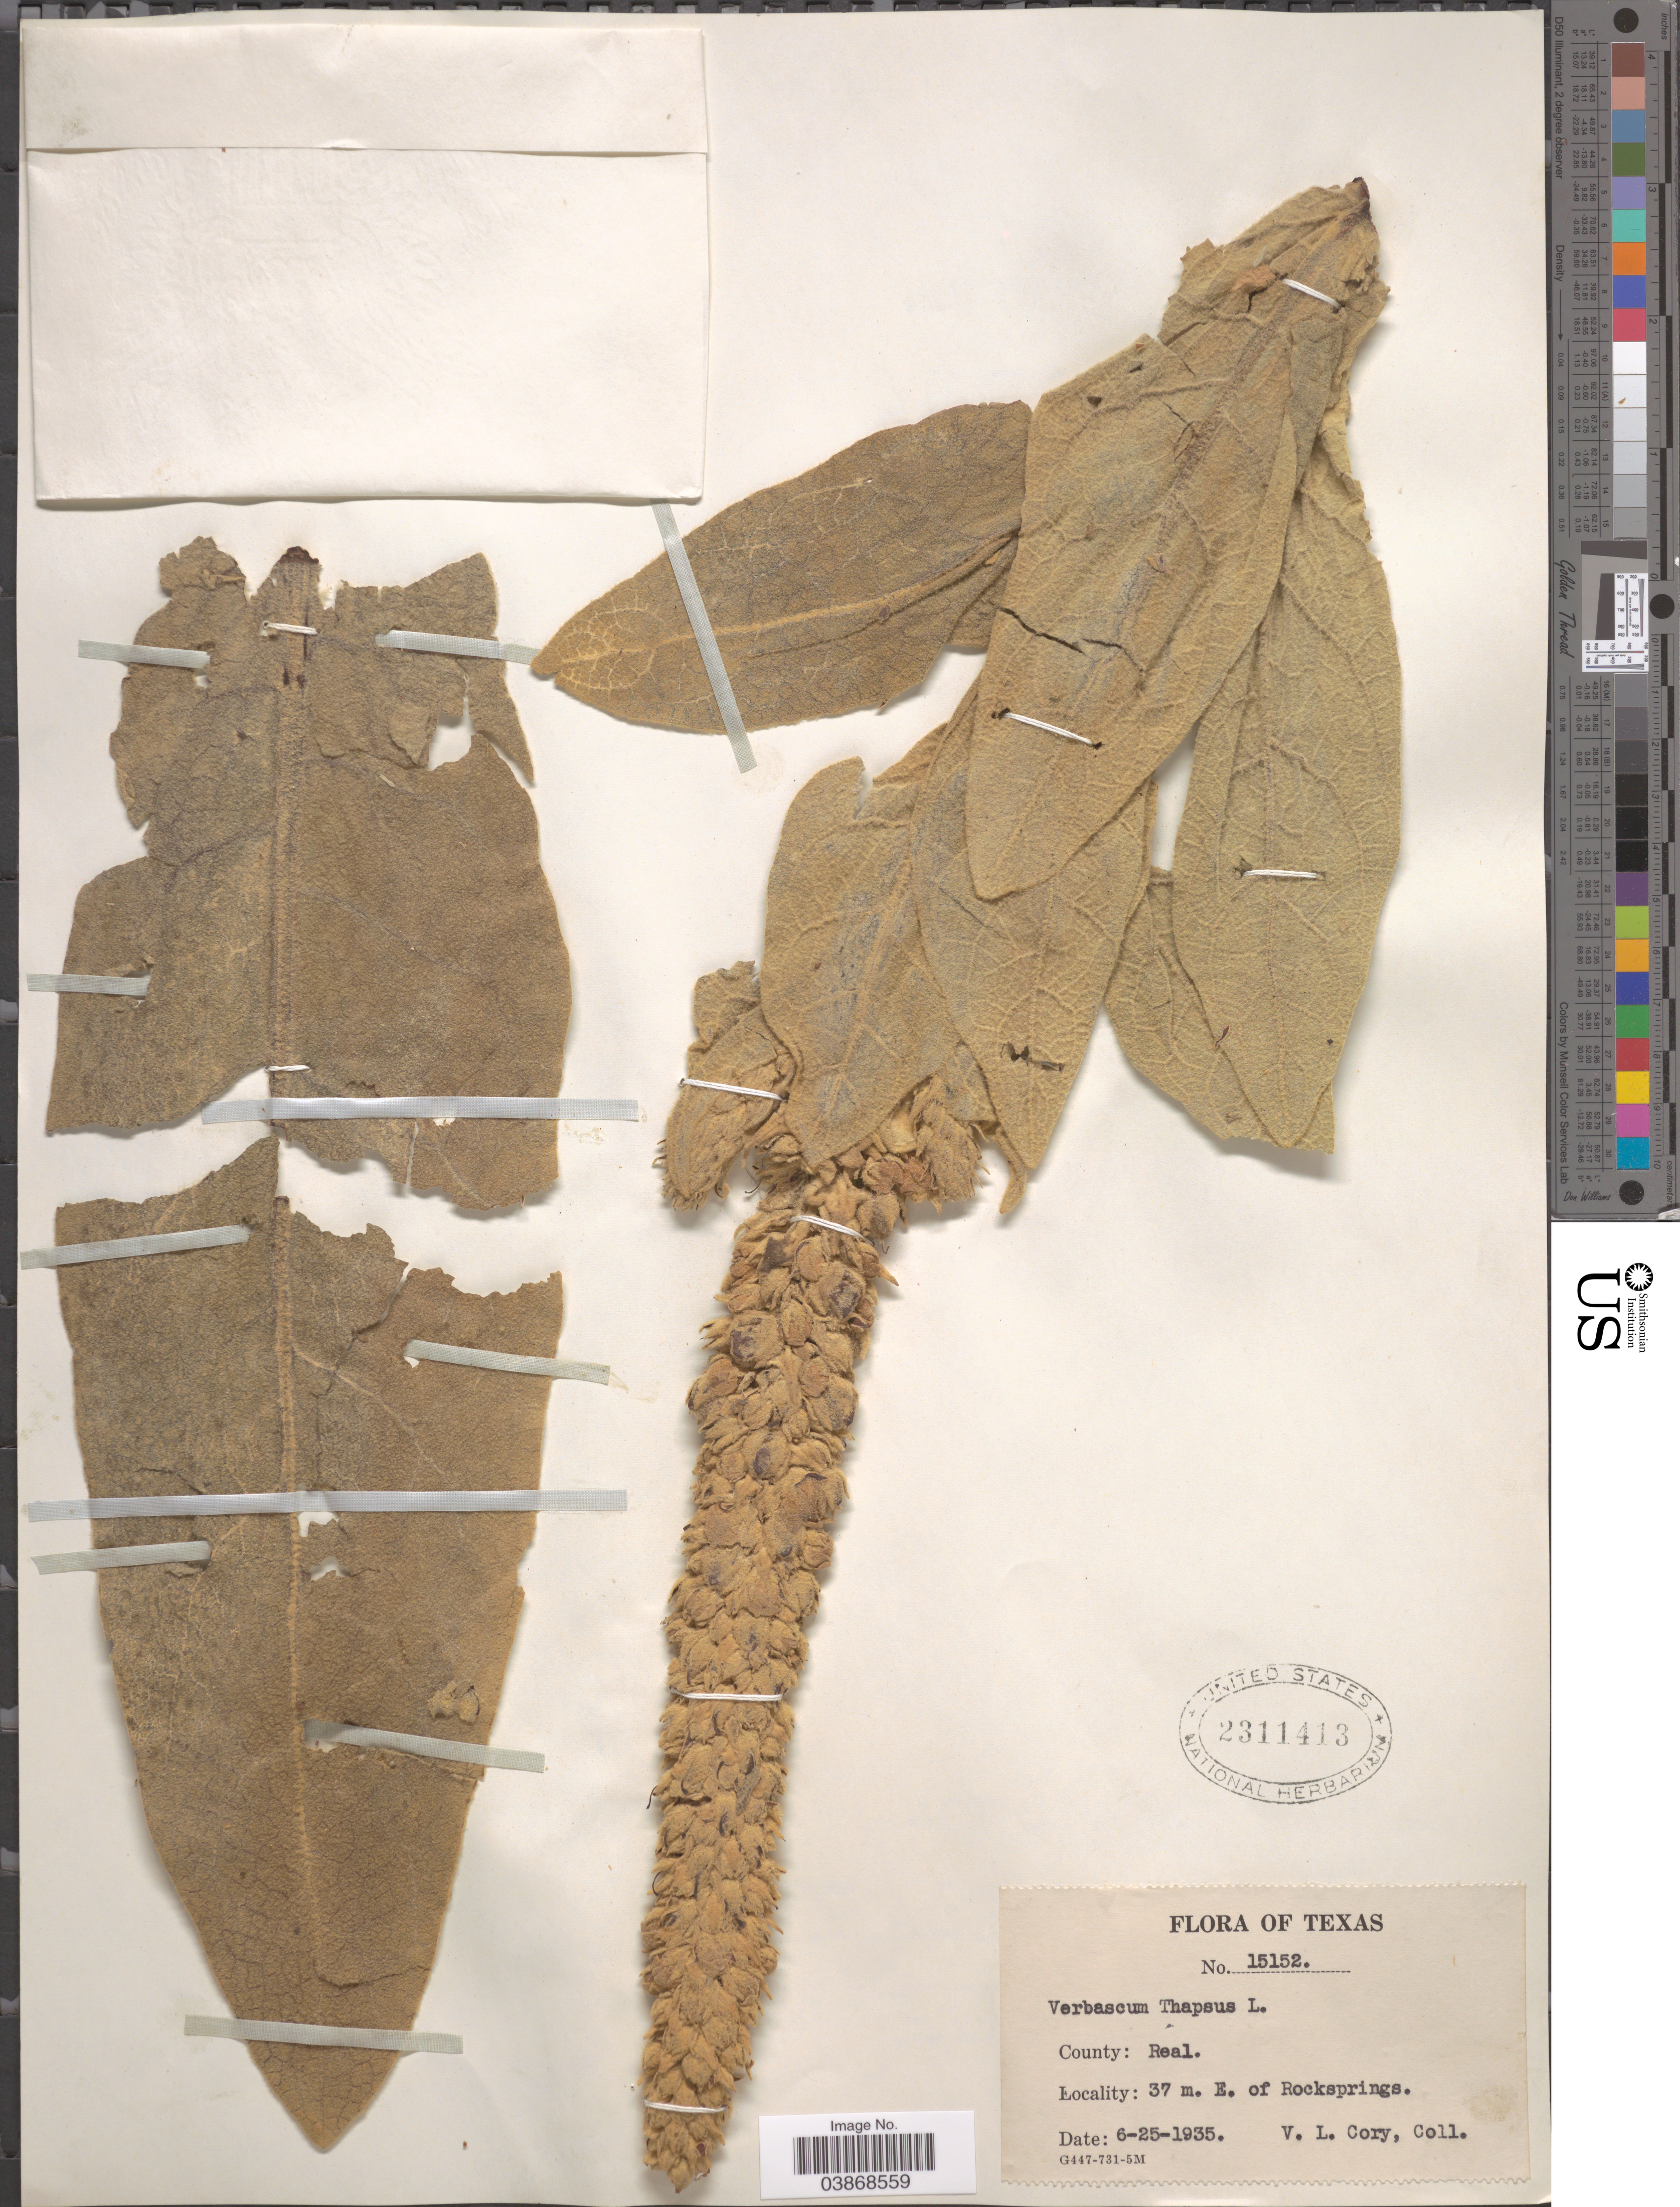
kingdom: Plantae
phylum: Tracheophyta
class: Magnoliopsida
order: Lamiales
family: Scrophulariaceae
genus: Verbascum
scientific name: Verbascum thapsus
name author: L.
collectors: V. Cory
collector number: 15152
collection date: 1935-06-25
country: United States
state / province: Texas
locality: County: Real. 37 m. E. of Rocksprings.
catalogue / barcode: US 2311413